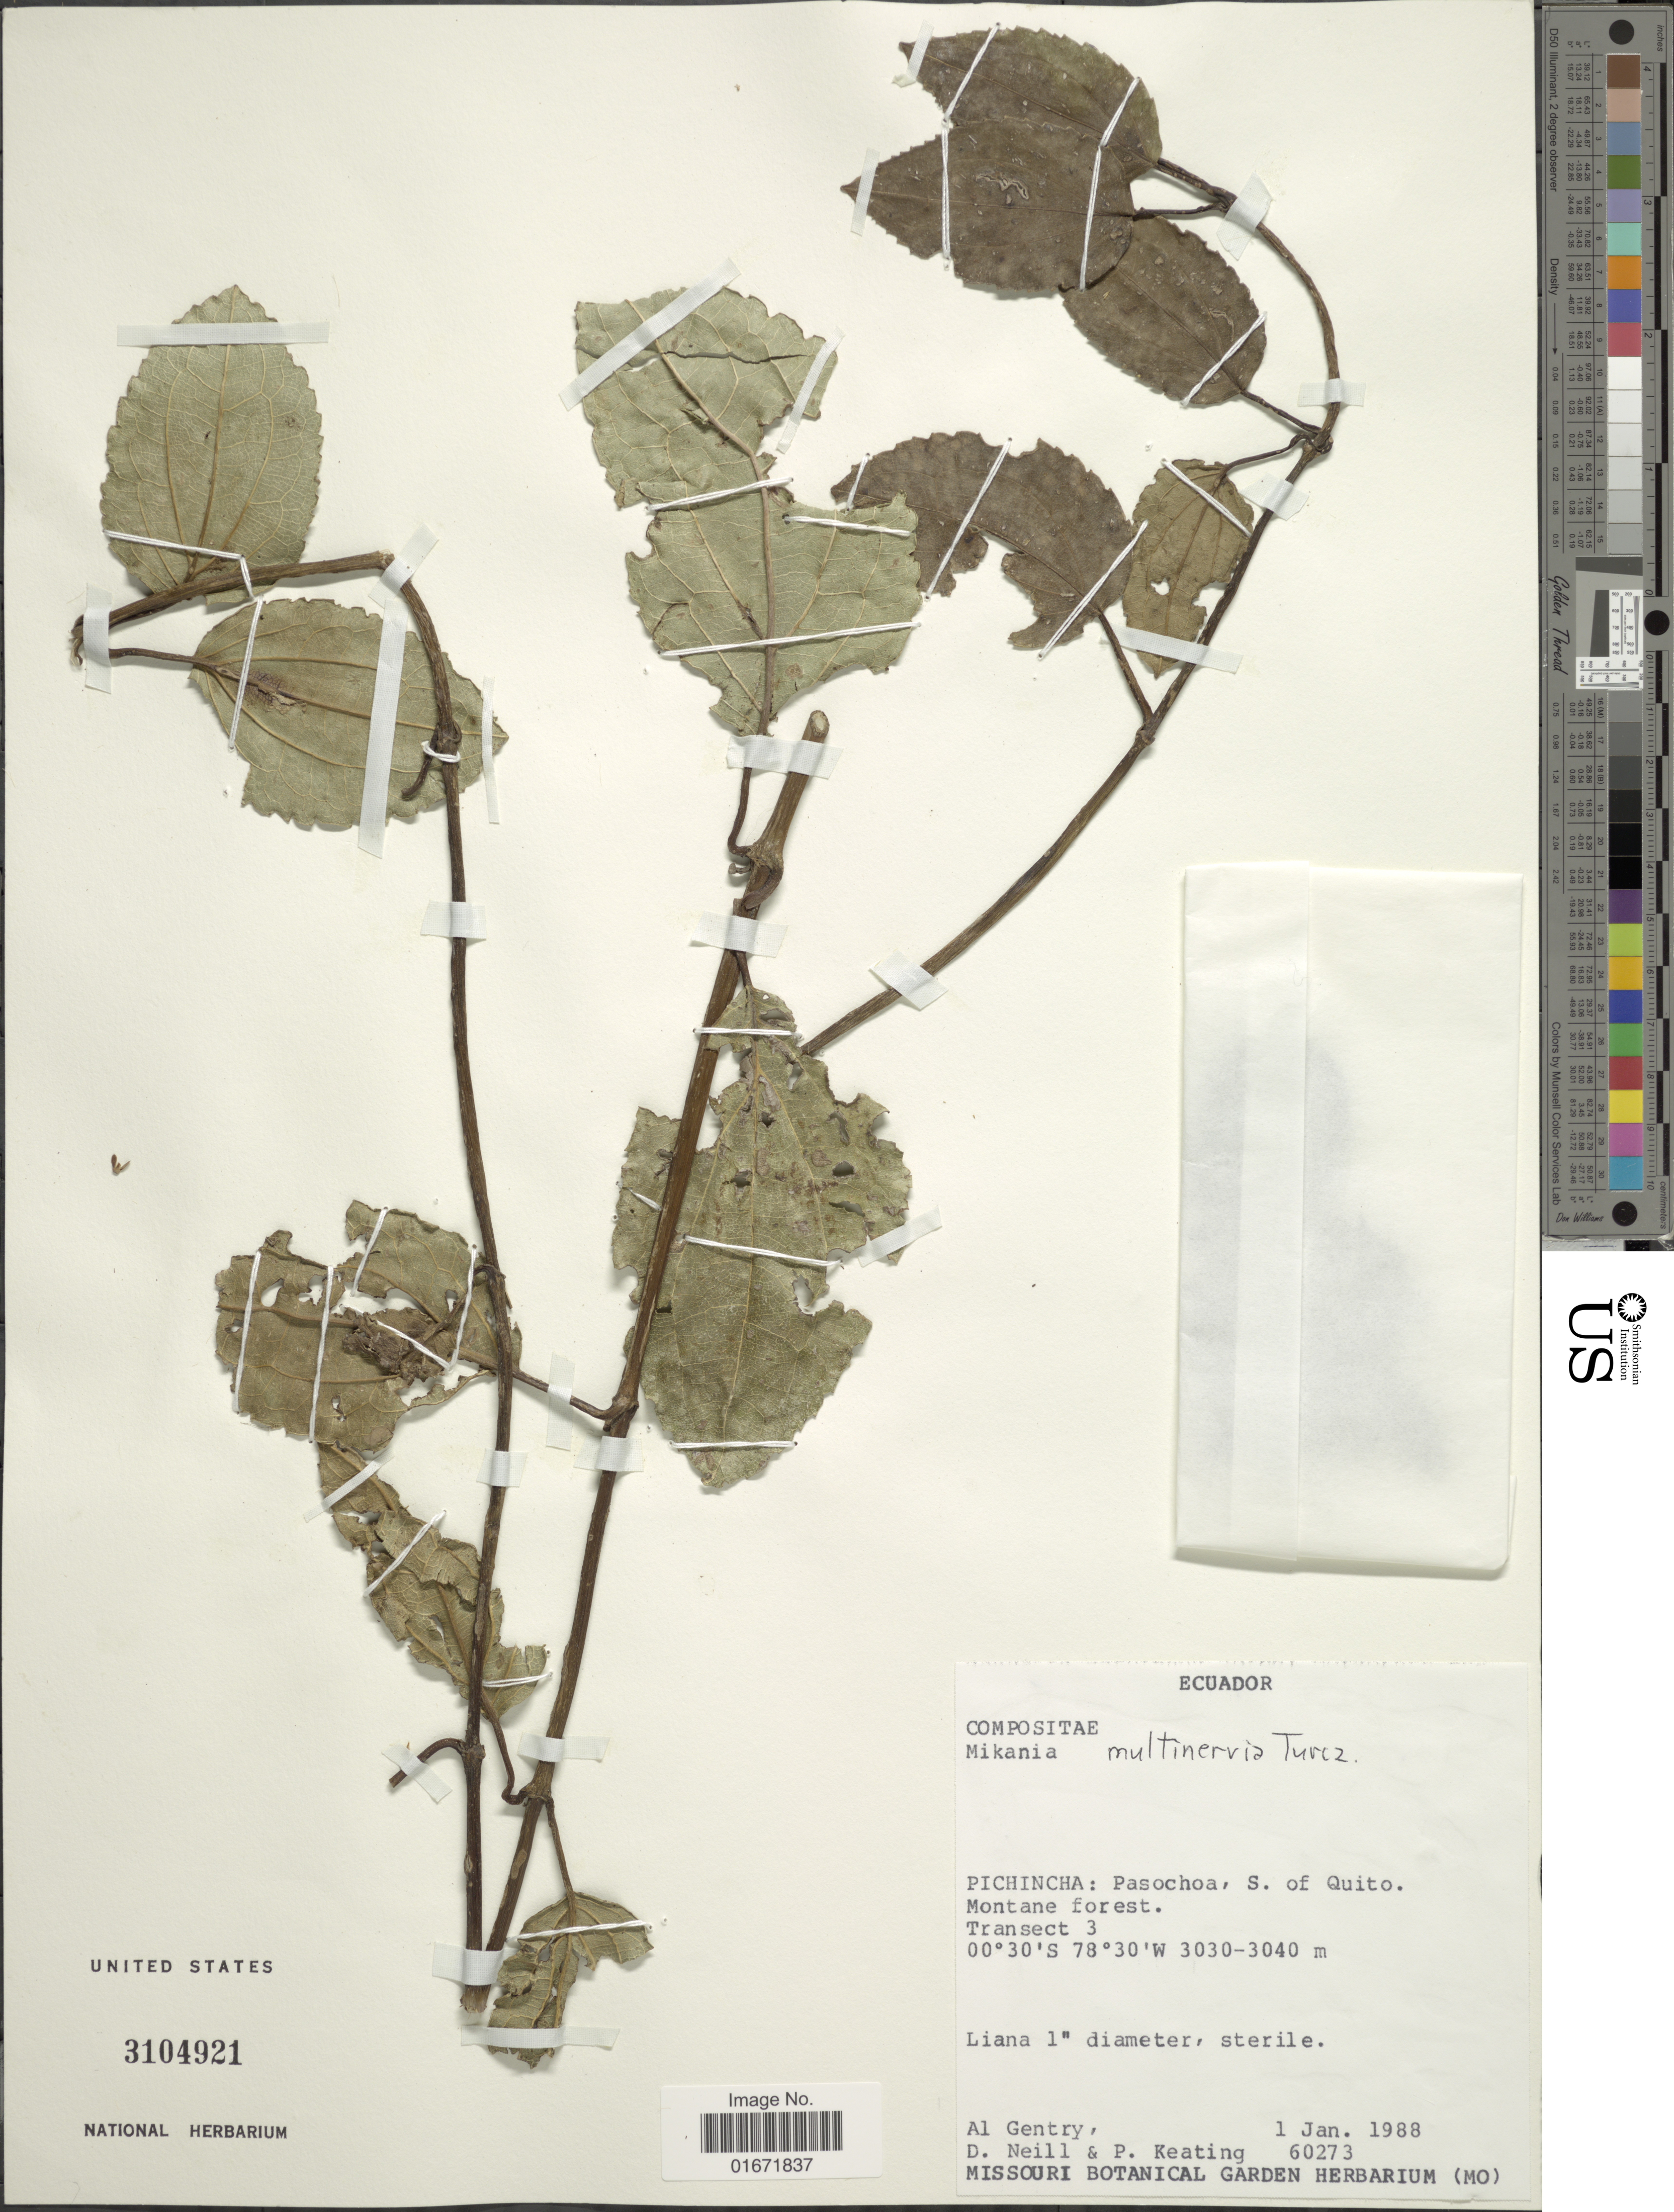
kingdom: Plantae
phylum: Tracheophyta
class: Magnoliopsida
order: Asterales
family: Asteraceae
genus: Mikania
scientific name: Mikania multinervia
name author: Turcz.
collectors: A. H. Gentry, D. Neill & P. Keating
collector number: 60273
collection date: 1988-01-01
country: Ecuador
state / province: Pichincha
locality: Pichincha: Pasochoa, S. of Quito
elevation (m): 3030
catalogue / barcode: US 3104921